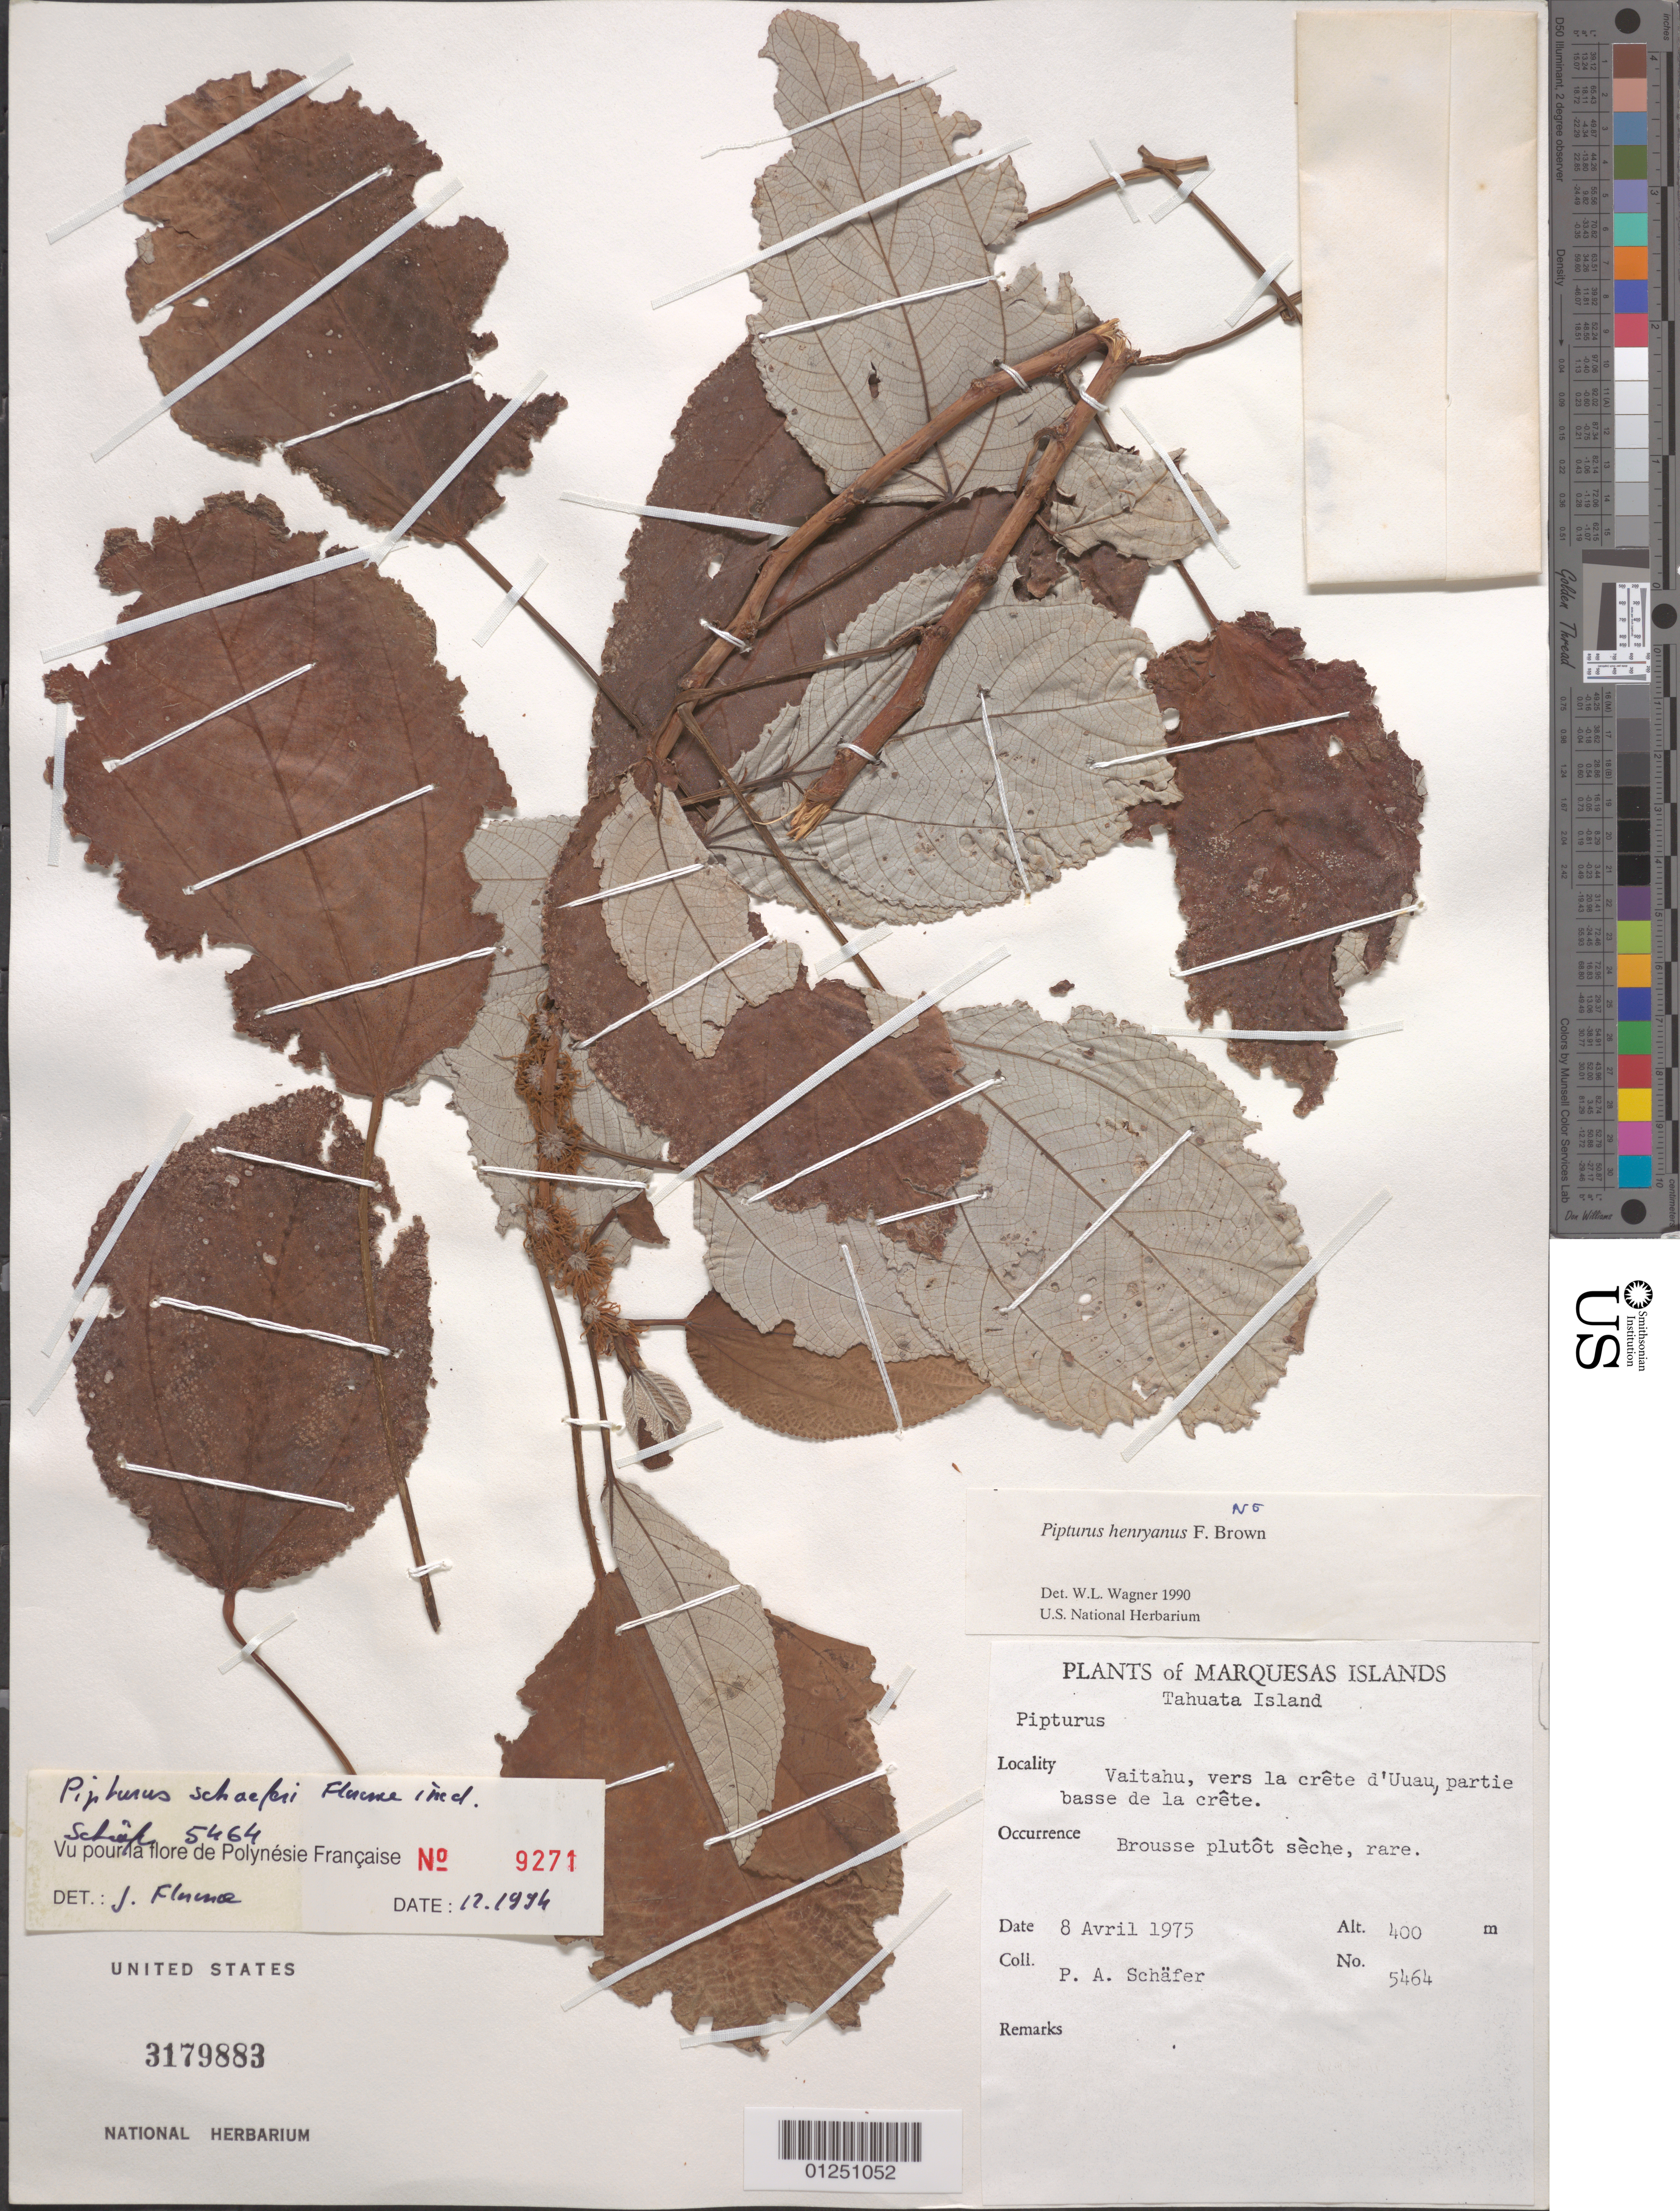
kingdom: Plantae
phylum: Tracheophyta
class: Magnoliopsida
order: Rosales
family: Urticaceae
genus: Pipturus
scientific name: Pipturus schaeferi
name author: J. Florence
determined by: Florence, J.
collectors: P. A. Schäfer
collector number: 5464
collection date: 1975-04-08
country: French Polynesia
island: Tahuata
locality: Vaitahu, vers la crête d'Uuau, partie basse de la crête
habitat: Brousse plutot sèche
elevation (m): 400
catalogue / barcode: US 3179883